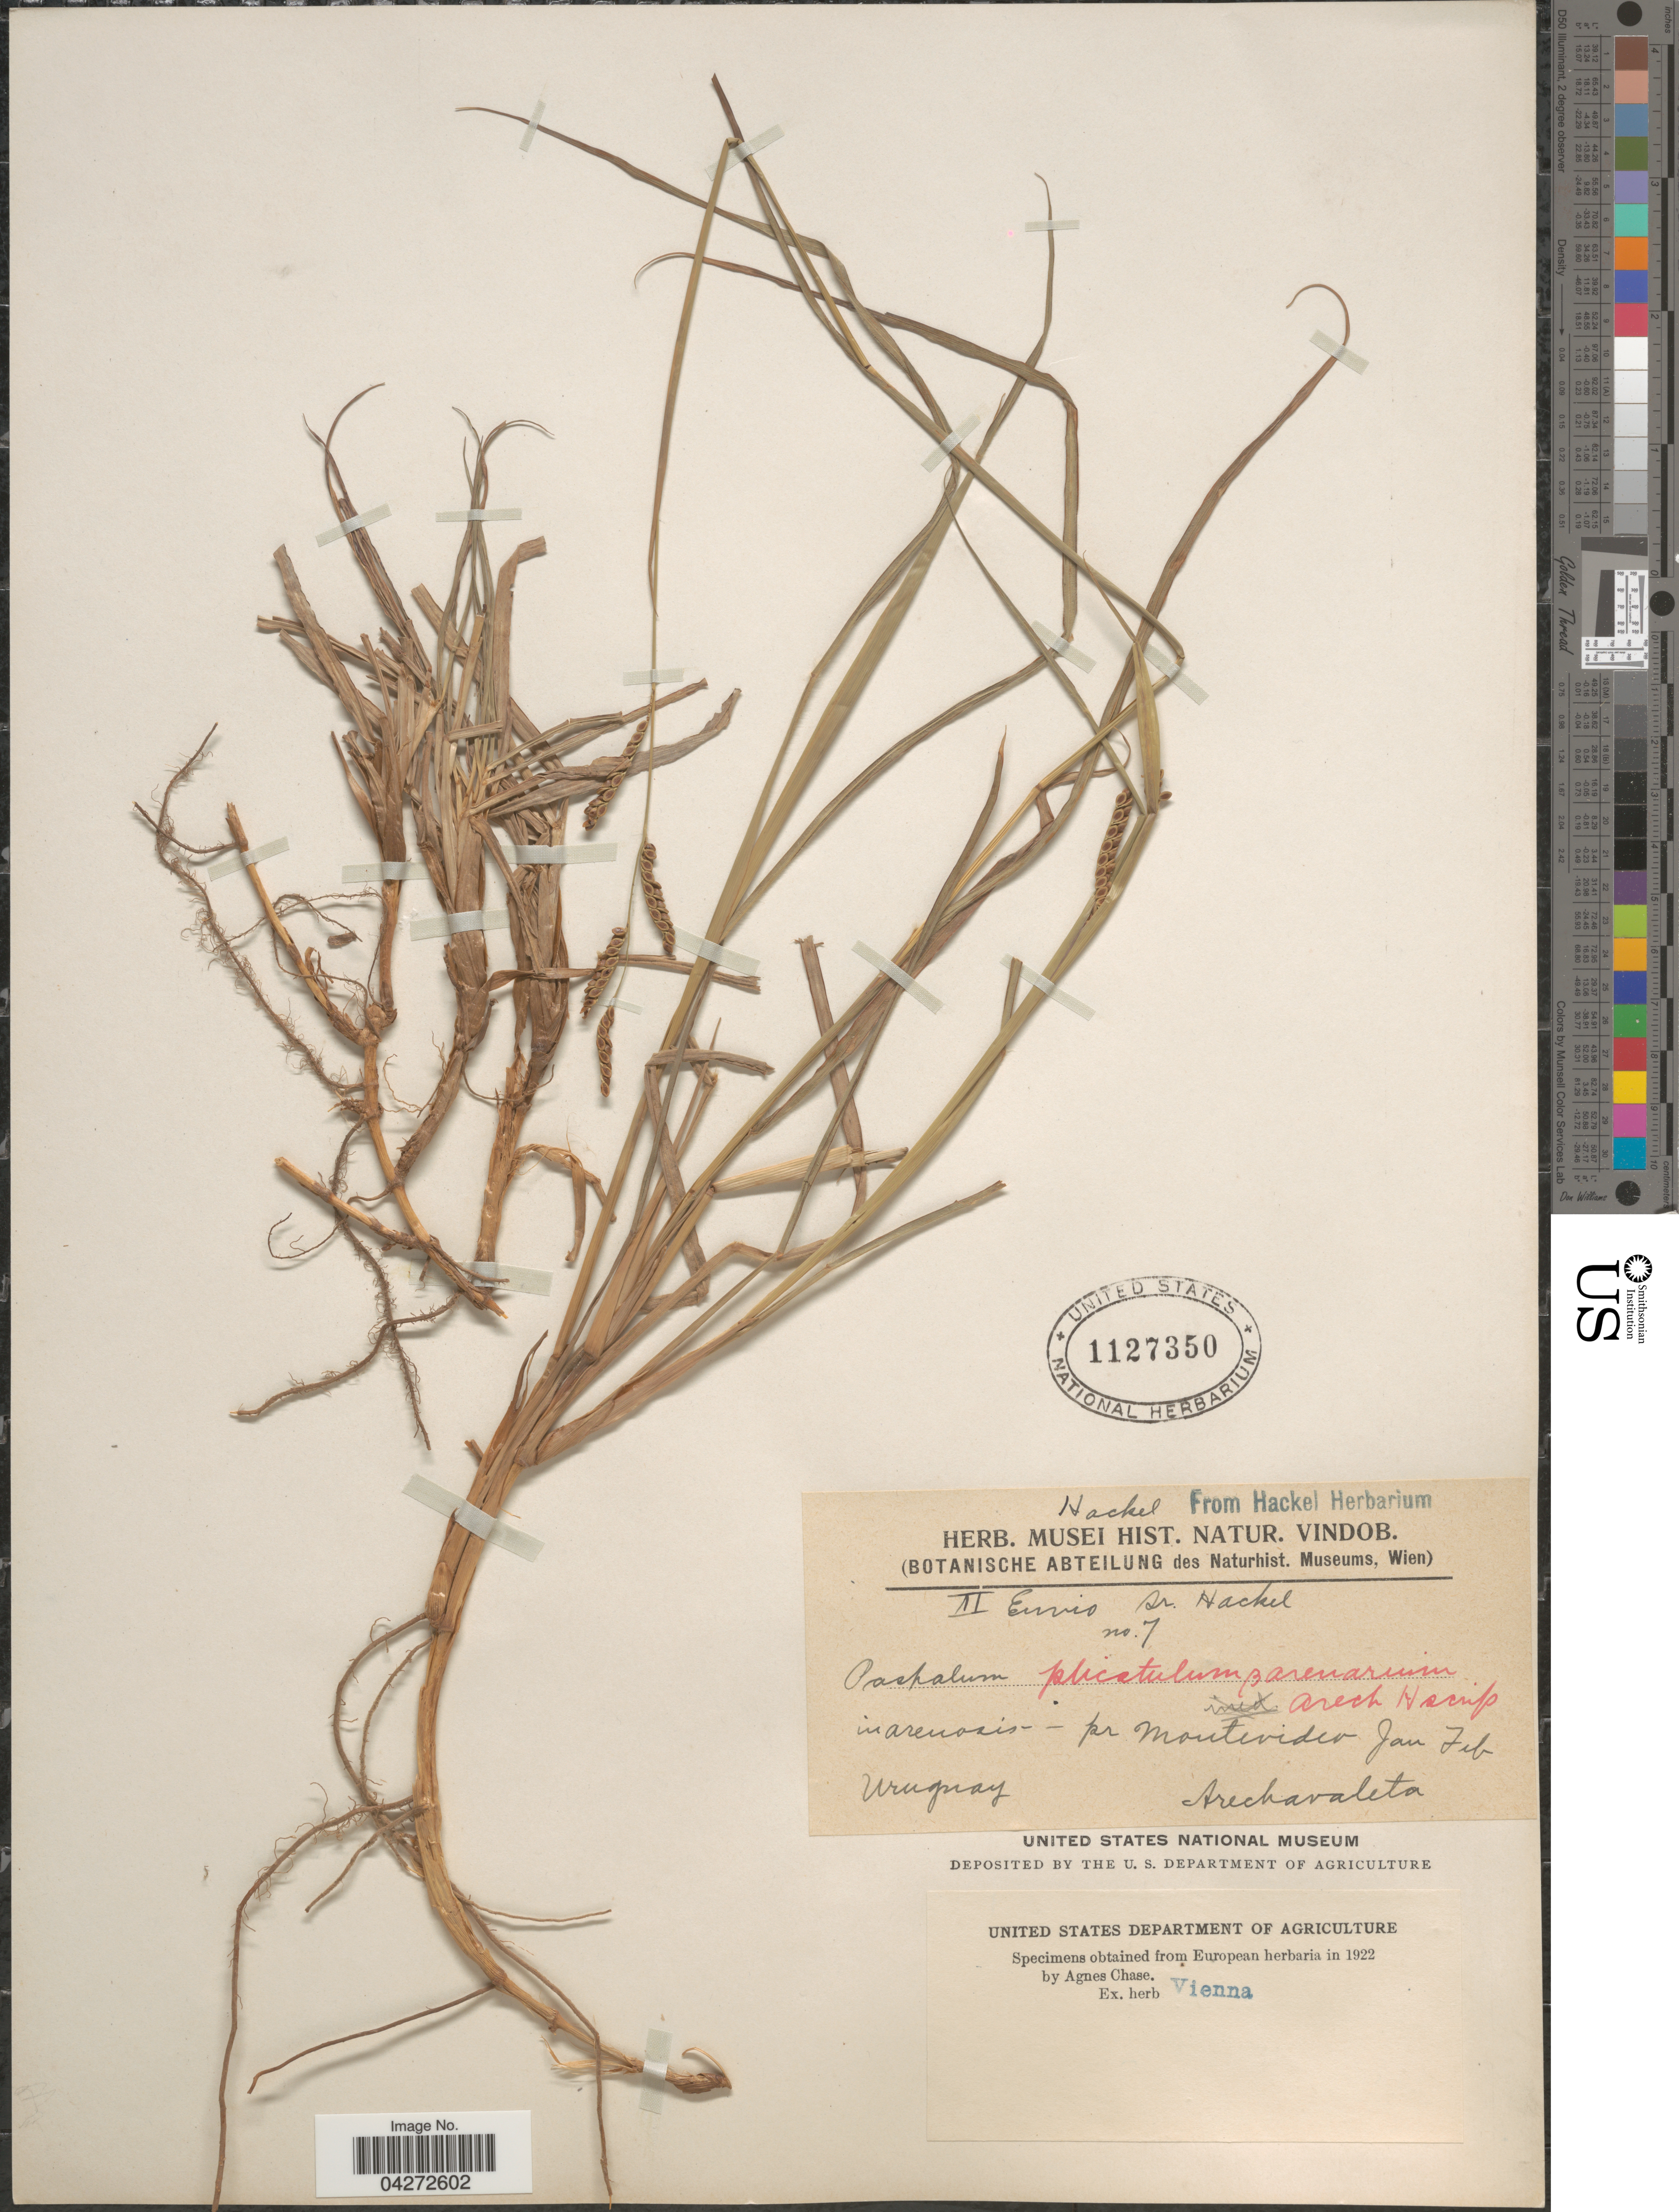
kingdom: Plantae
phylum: Tracheophyta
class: Liliopsida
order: Poales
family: Poaceae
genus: Paspalum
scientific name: Paspalum nicorae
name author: Parodi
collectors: Arechavaleta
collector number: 7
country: Uruguay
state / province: Montevideo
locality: In arenosis-pr Montevideo.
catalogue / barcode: US 1127350